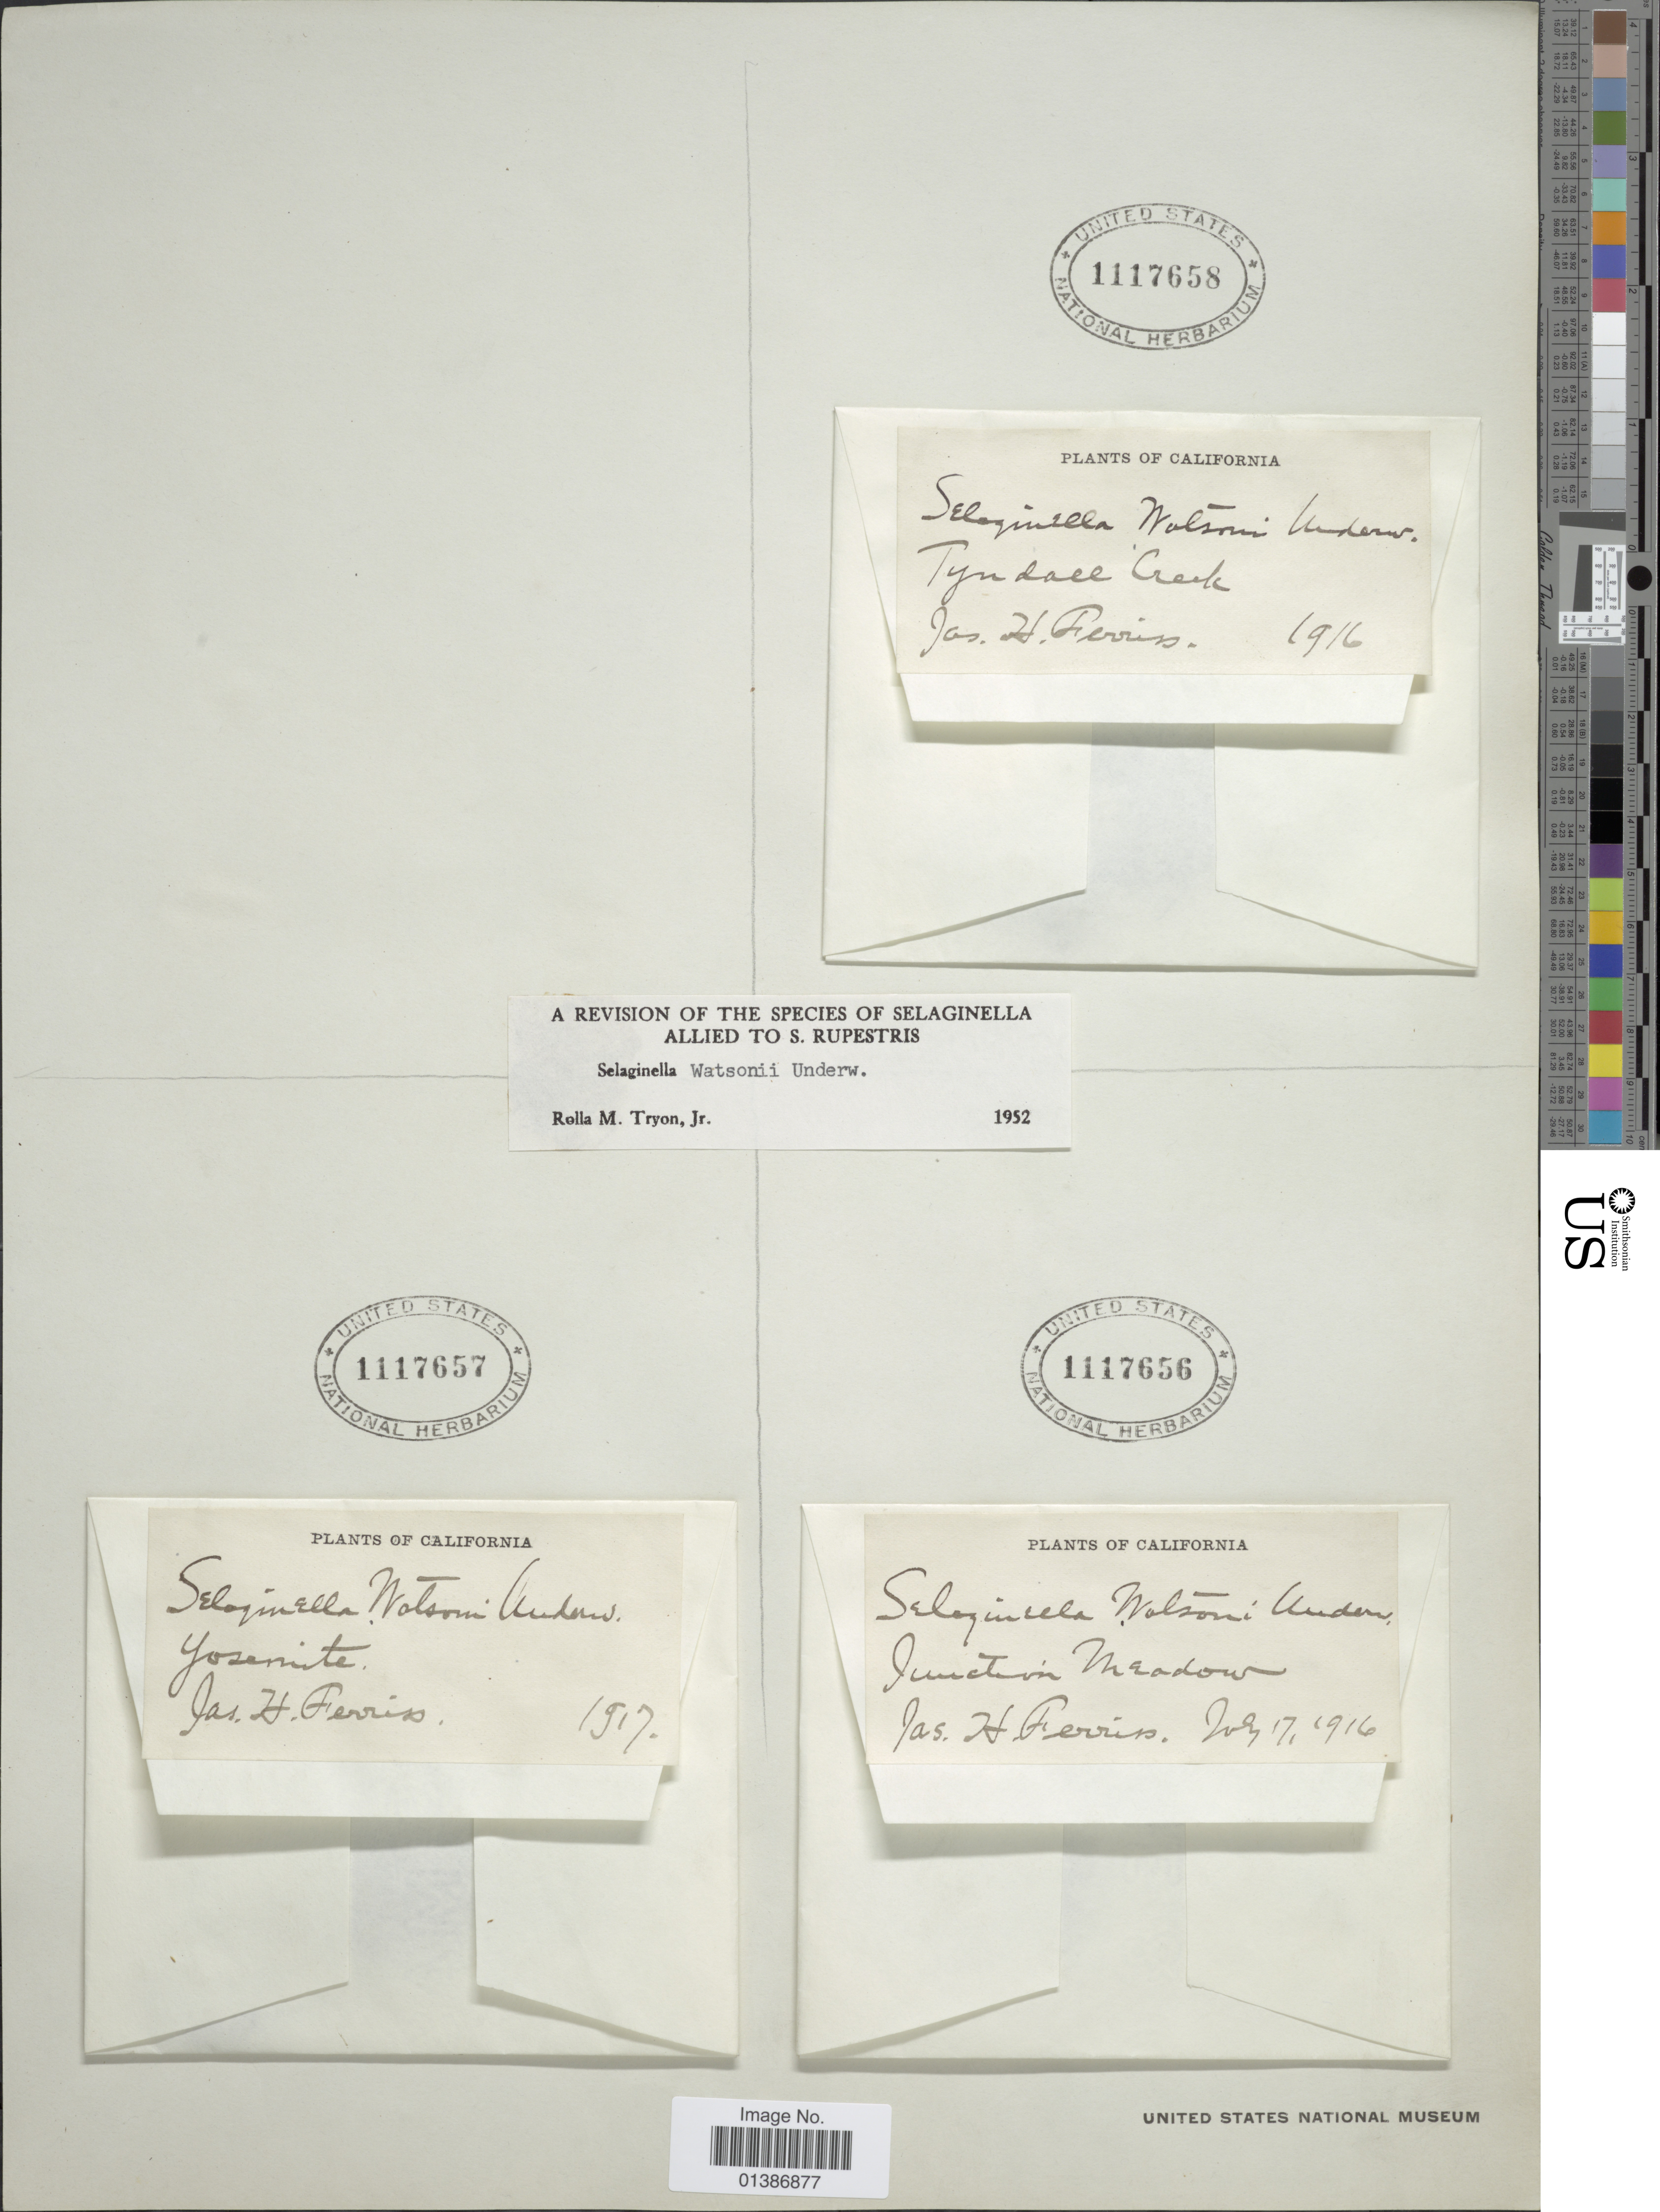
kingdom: Plantae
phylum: Tracheophyta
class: Lycopodiopsida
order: Selaginellales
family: Selaginellaceae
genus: Selaginella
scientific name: Selaginella watsonii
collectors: J. Ferriss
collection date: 1916-07-17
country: United States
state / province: California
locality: Junction Meadow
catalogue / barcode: US 1117656